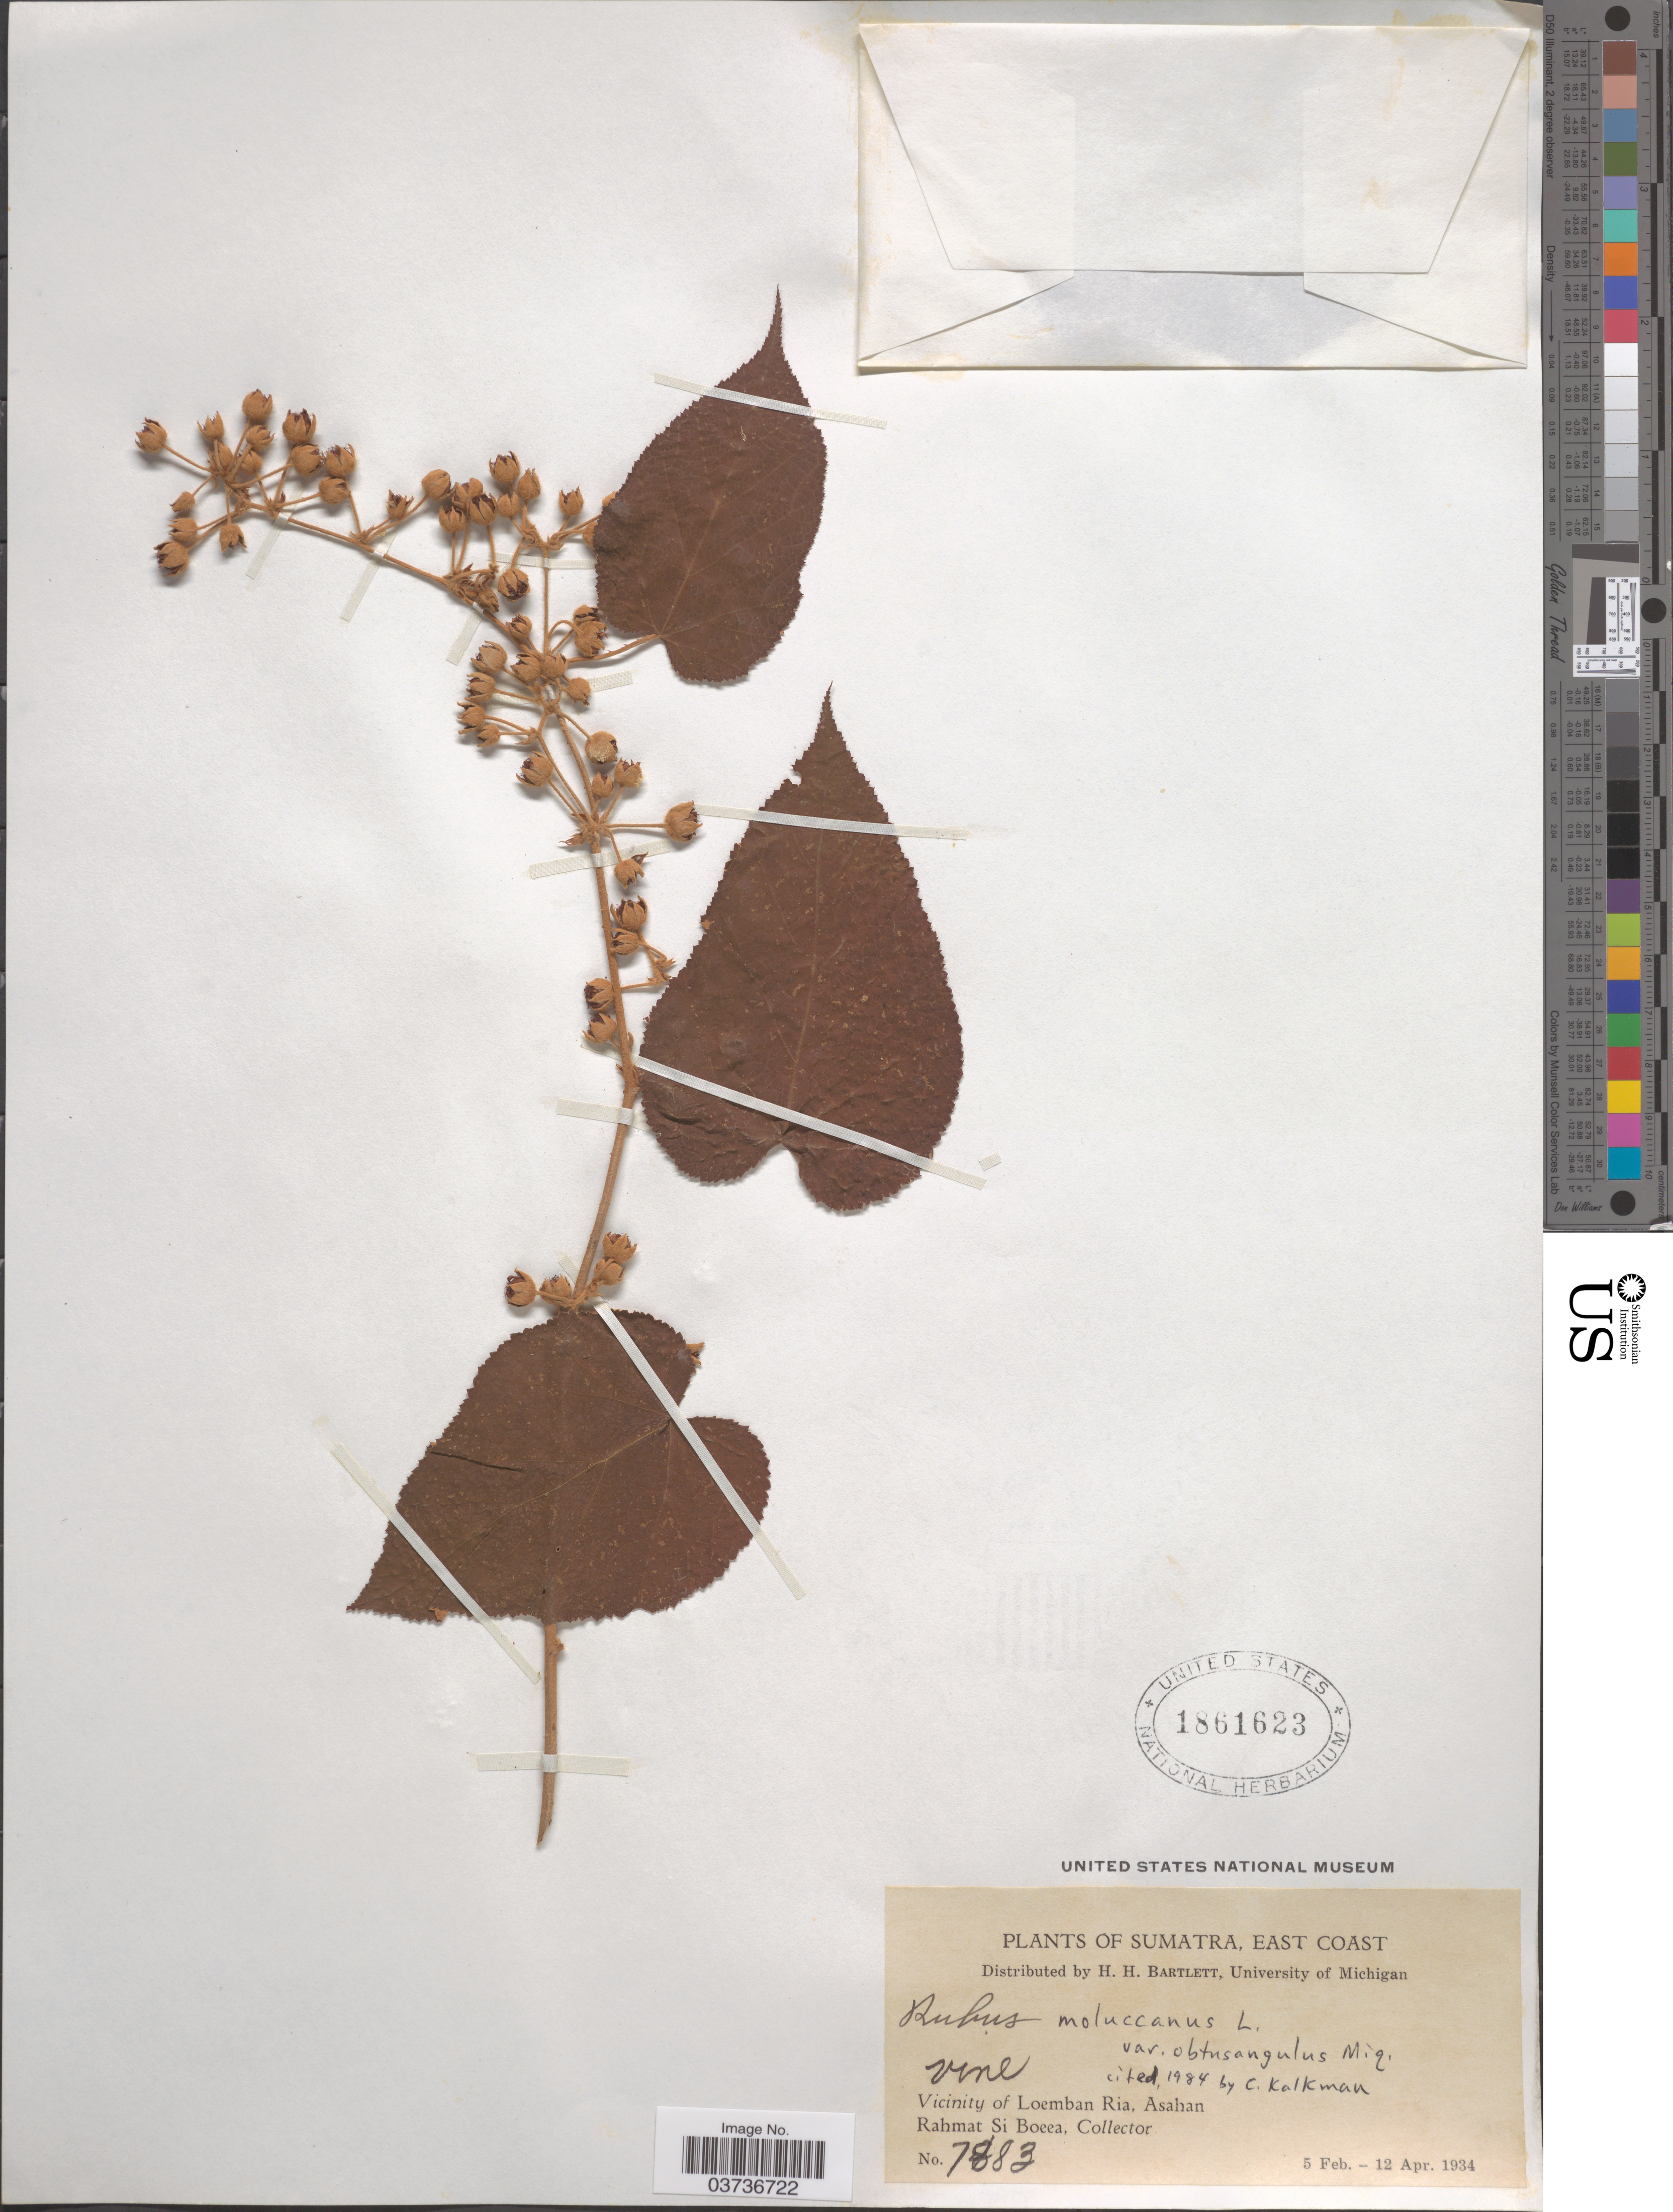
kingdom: Plantae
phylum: Tracheophyta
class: Magnoliopsida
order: Rosales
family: Rosaceae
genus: Rubus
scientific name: Rubus moluccanus var. obtusangulus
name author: Miq.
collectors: Rahmat Si Boeea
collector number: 7883*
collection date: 1934-02-05/1934-04-12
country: Indonesia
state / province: Sumatra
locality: Sumatra, East Coast. Vicinity of Loemban Ria, Asahan.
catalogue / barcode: US 1861623